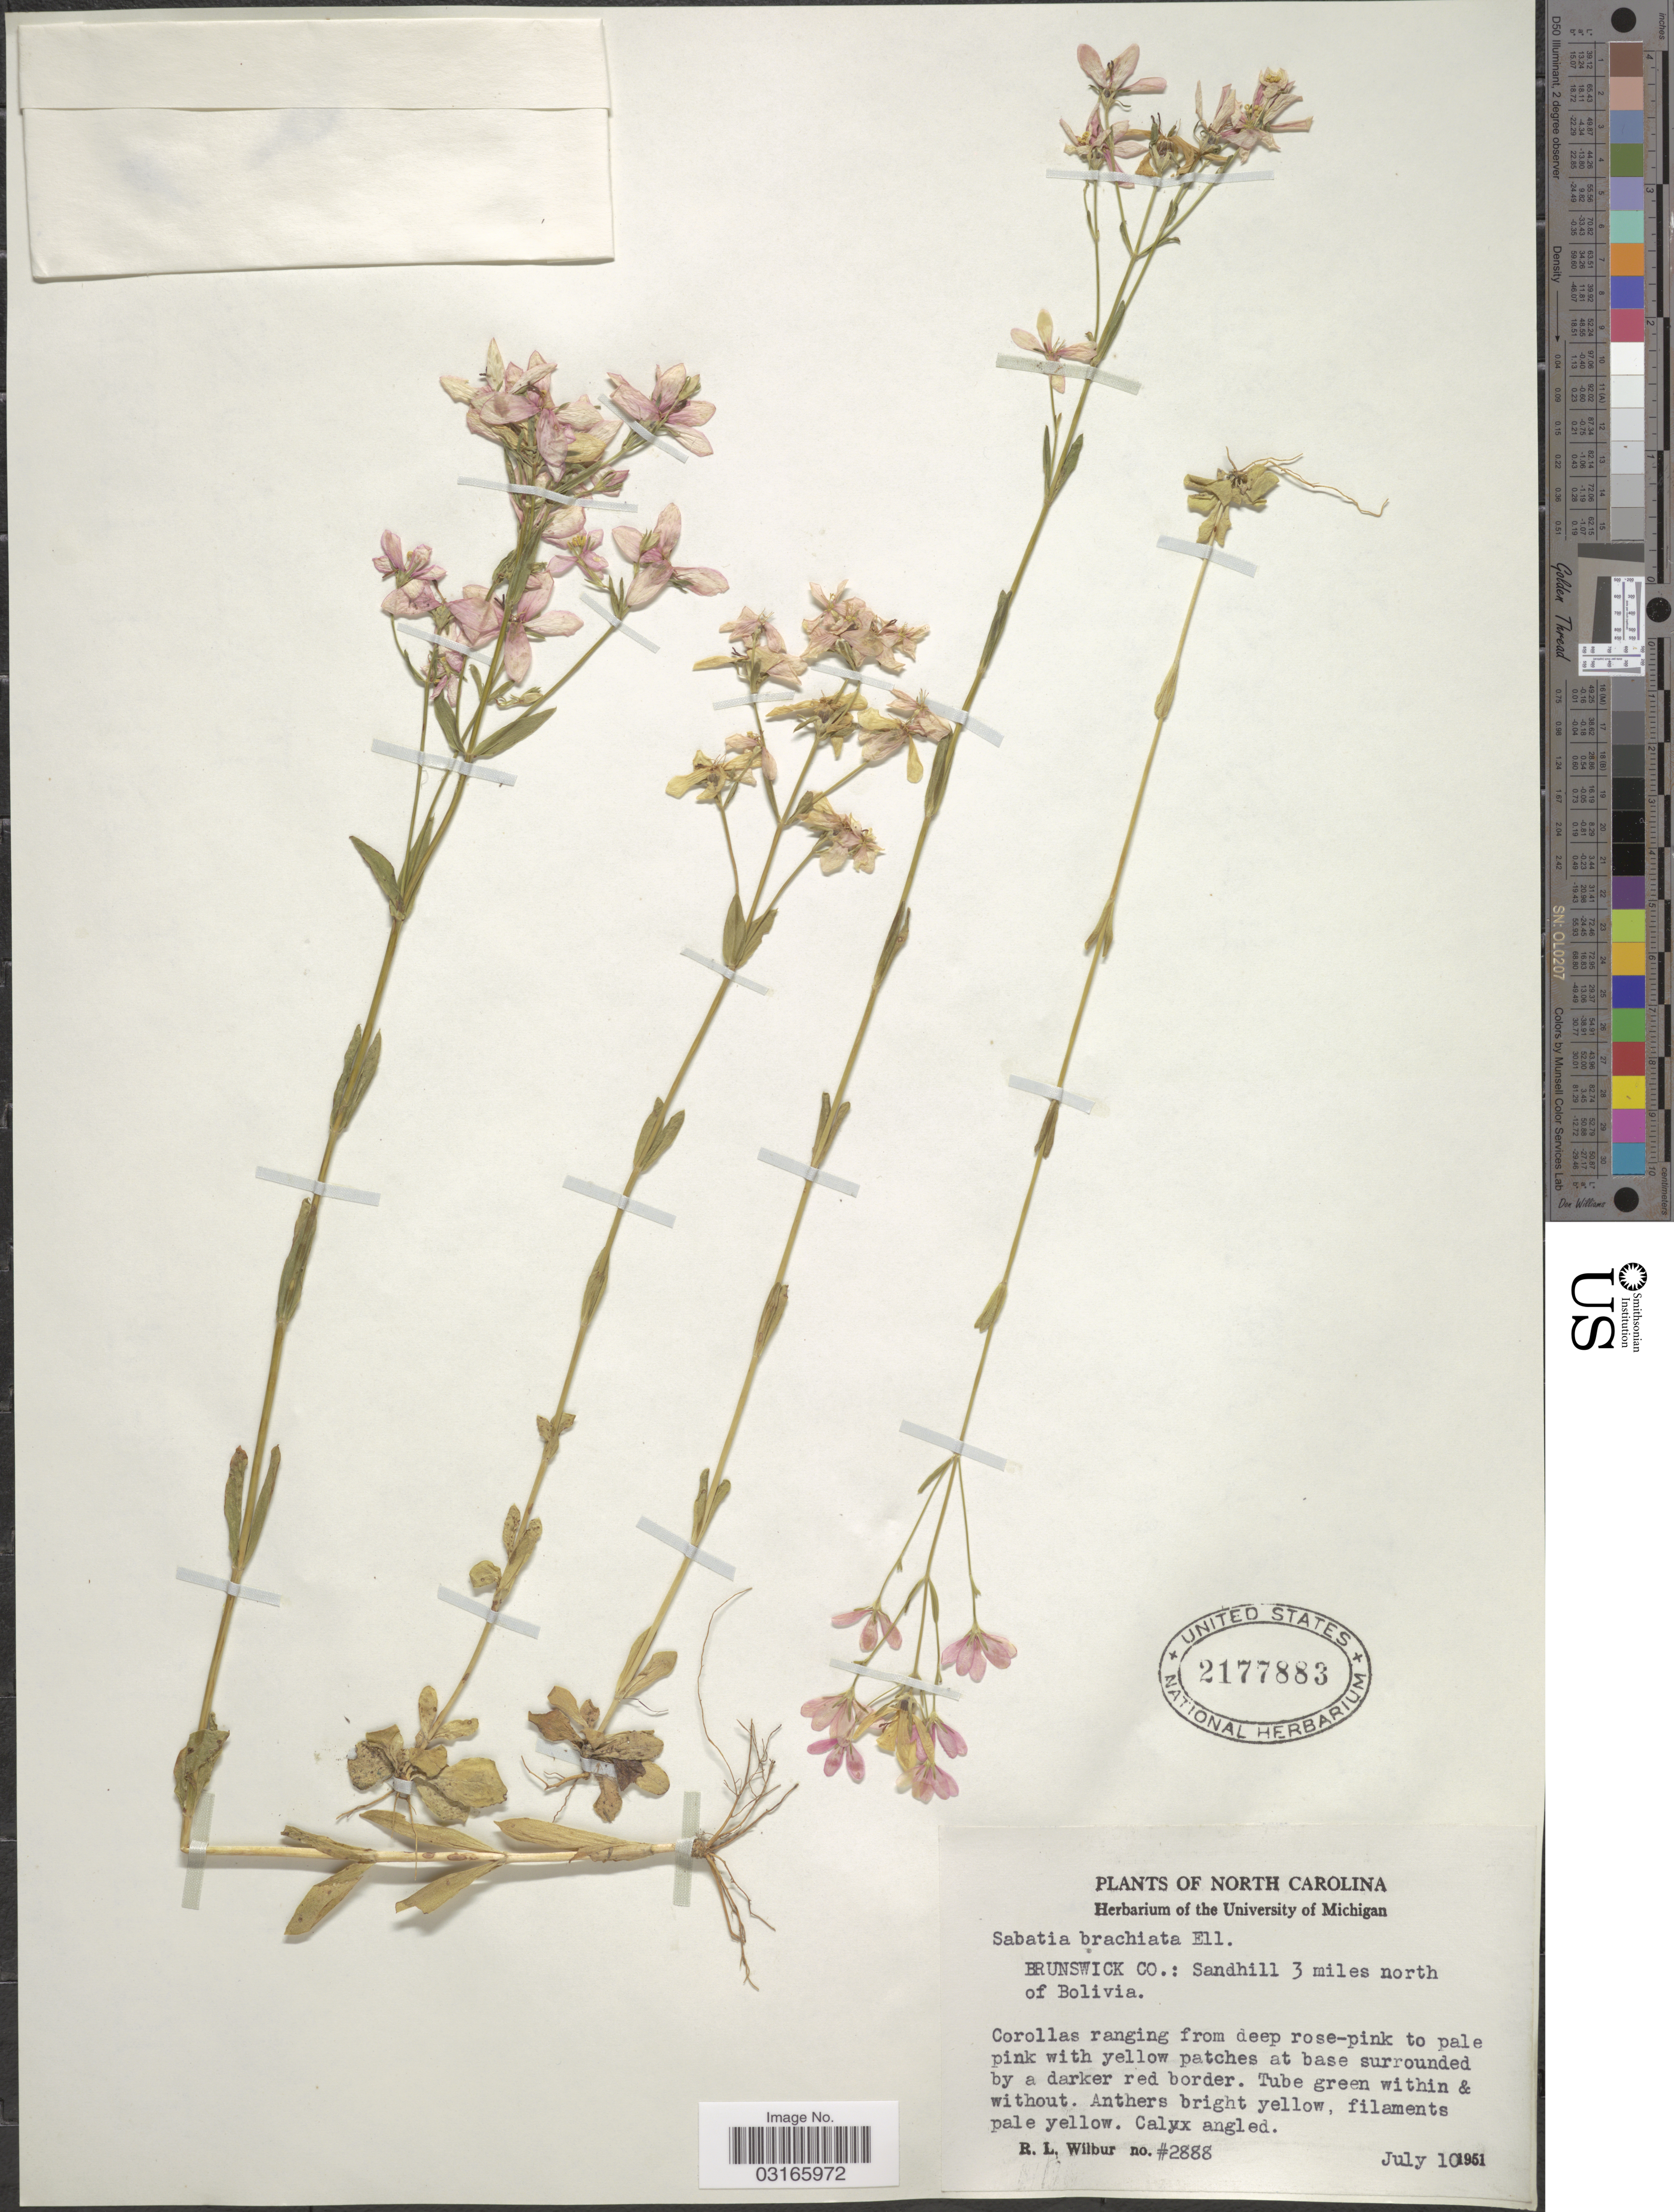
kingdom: Plantae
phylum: Tracheophyta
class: Magnoliopsida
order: Gentianales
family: Gentianaceae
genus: Sabatia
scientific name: Sabatia brachiata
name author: Elliott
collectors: R. L. Wilbur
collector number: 2888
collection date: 1951-07-10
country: United States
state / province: North Carolina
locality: Brunswick Co.: Sandhill 3 miles north of Bolivia.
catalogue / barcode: US 2177883